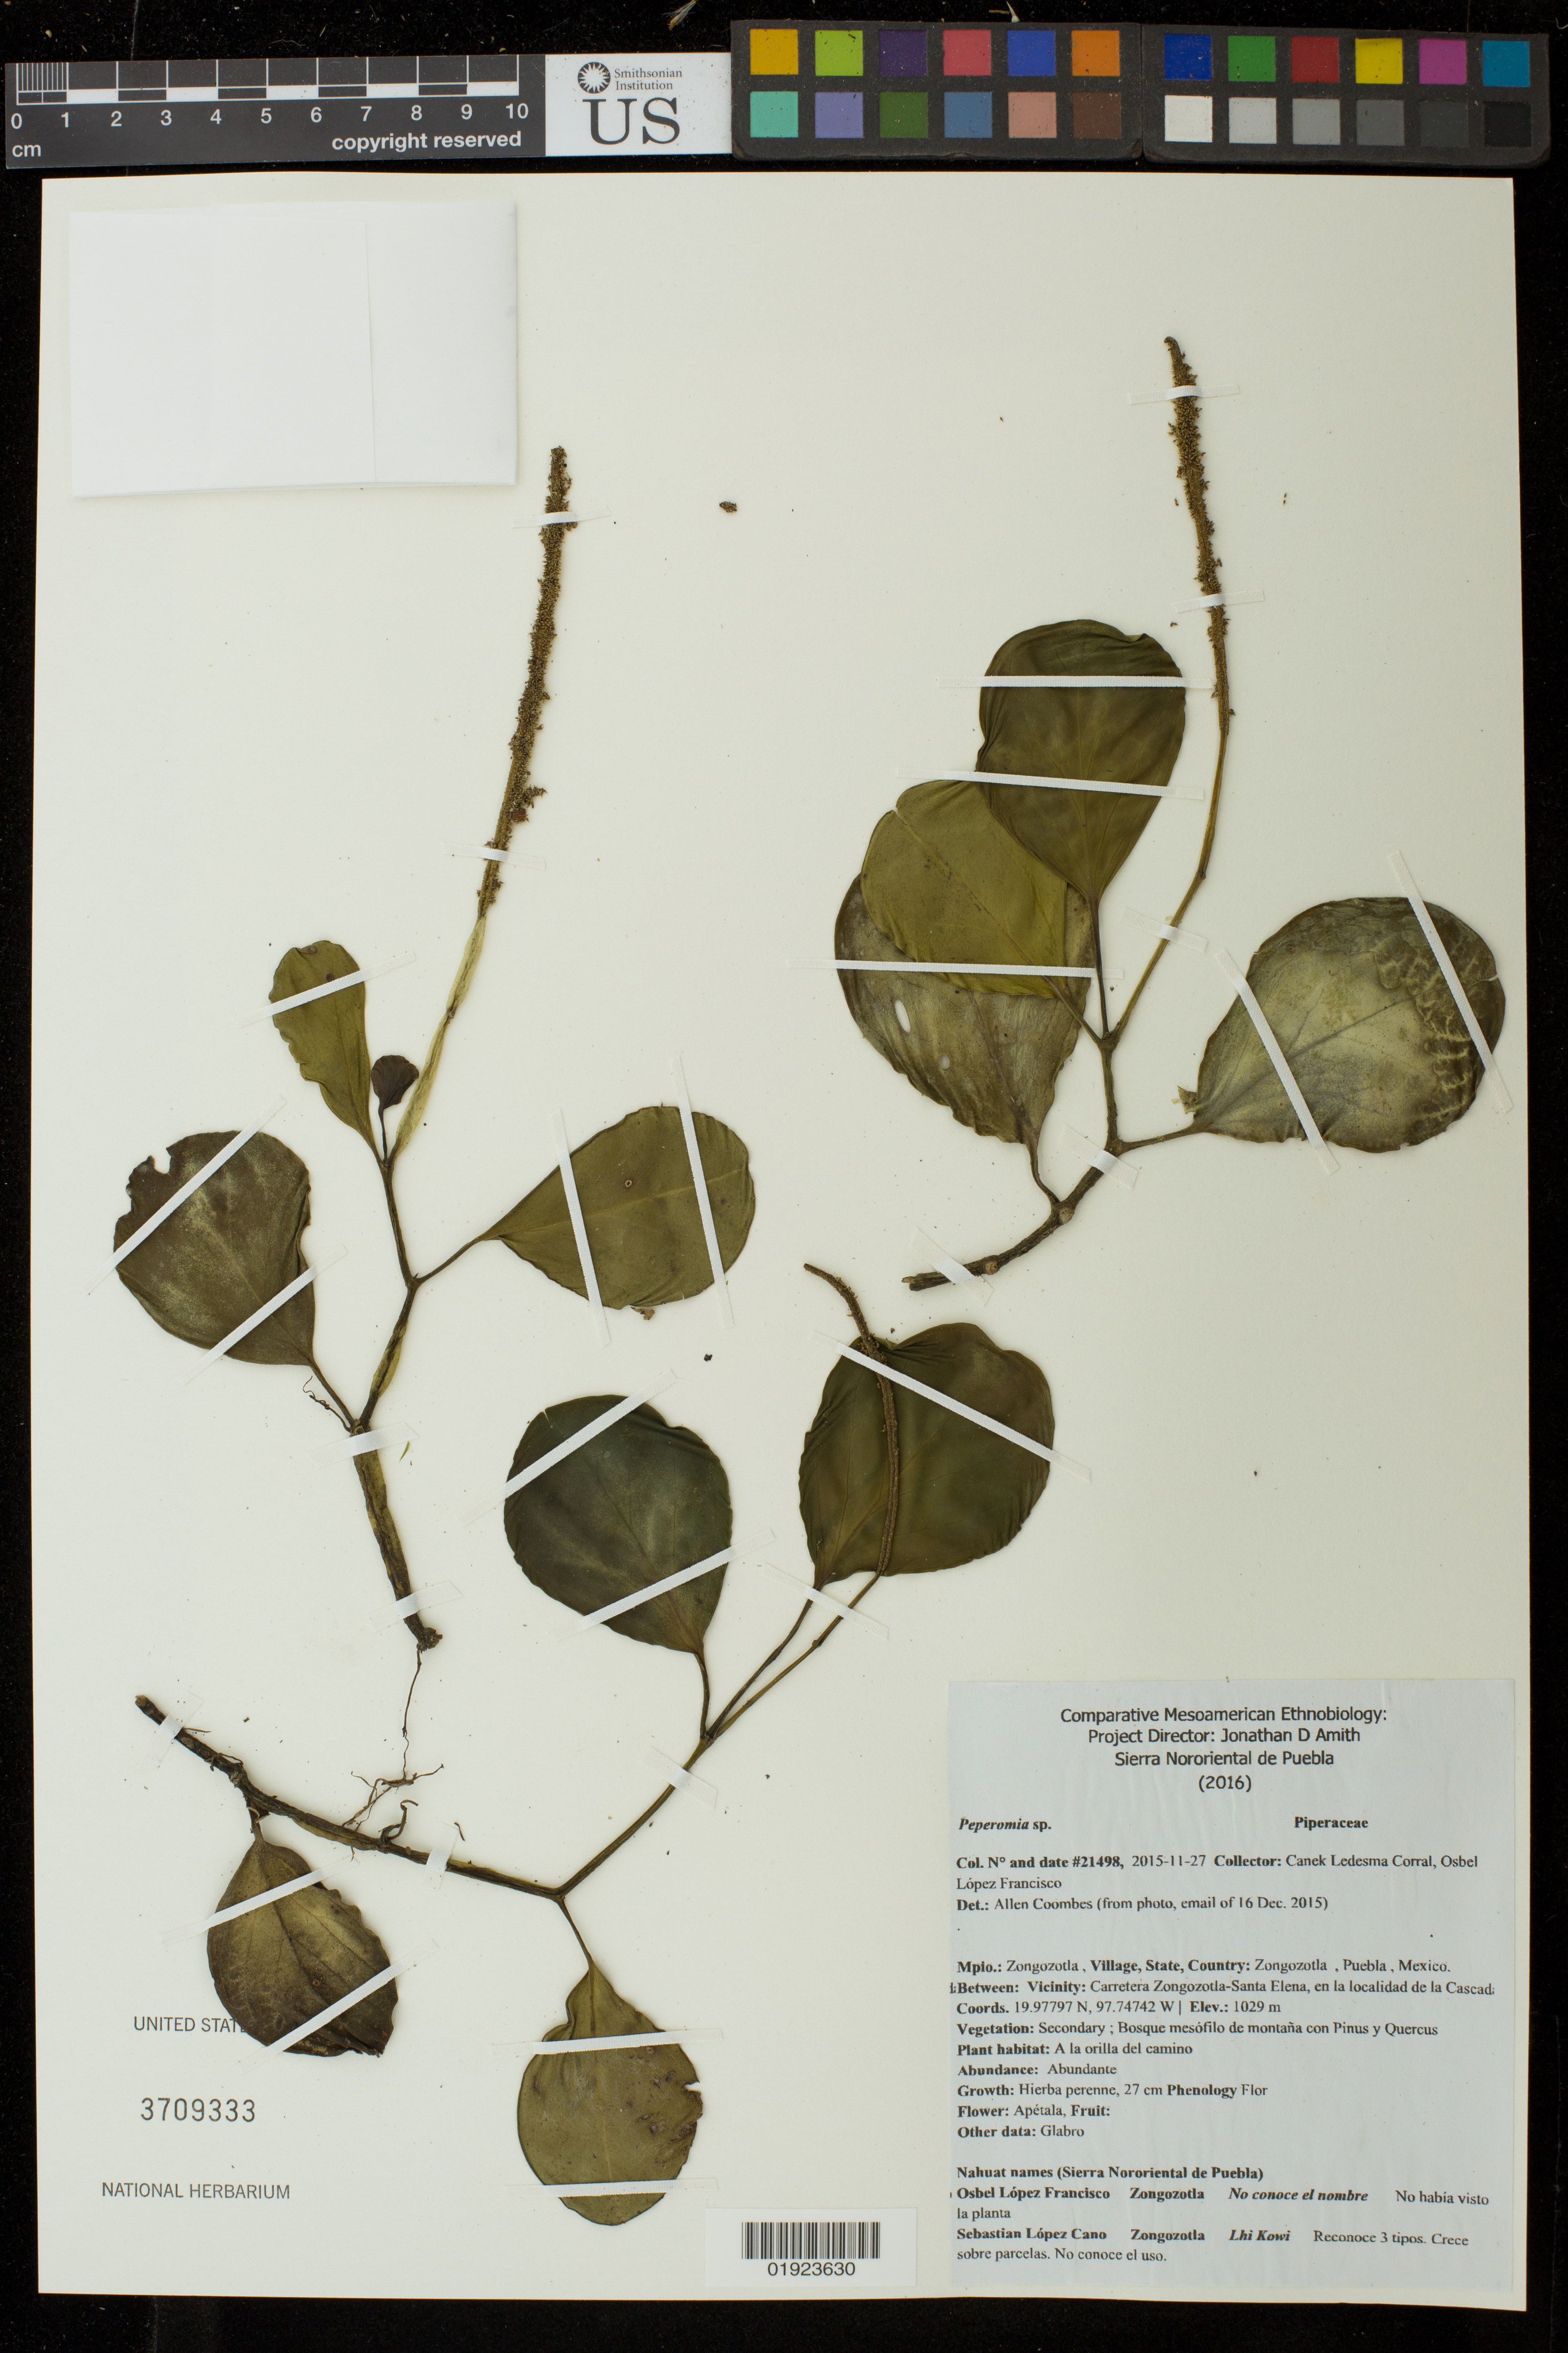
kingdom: Plantae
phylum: Tracheophyta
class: Magnoliopsida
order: Piperales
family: Piperaceae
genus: Peperomia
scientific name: Peperomia sp.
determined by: Coombes, Allen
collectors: Canek Ledesma C. & O. Francisco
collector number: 21498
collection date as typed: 2015-11-27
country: Mexico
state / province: Puebla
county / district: Zongozotla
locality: Zongozotla, Puebla, Mexico; Carretera Zongozotla-Santa Elena, en la localidad de la Casca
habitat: Secondary; bosque mesofilo de montana con Pinus y Quercus, a la orilla del camino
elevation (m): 1029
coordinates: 19.97797N, 97.74742W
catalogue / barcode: US 3709333